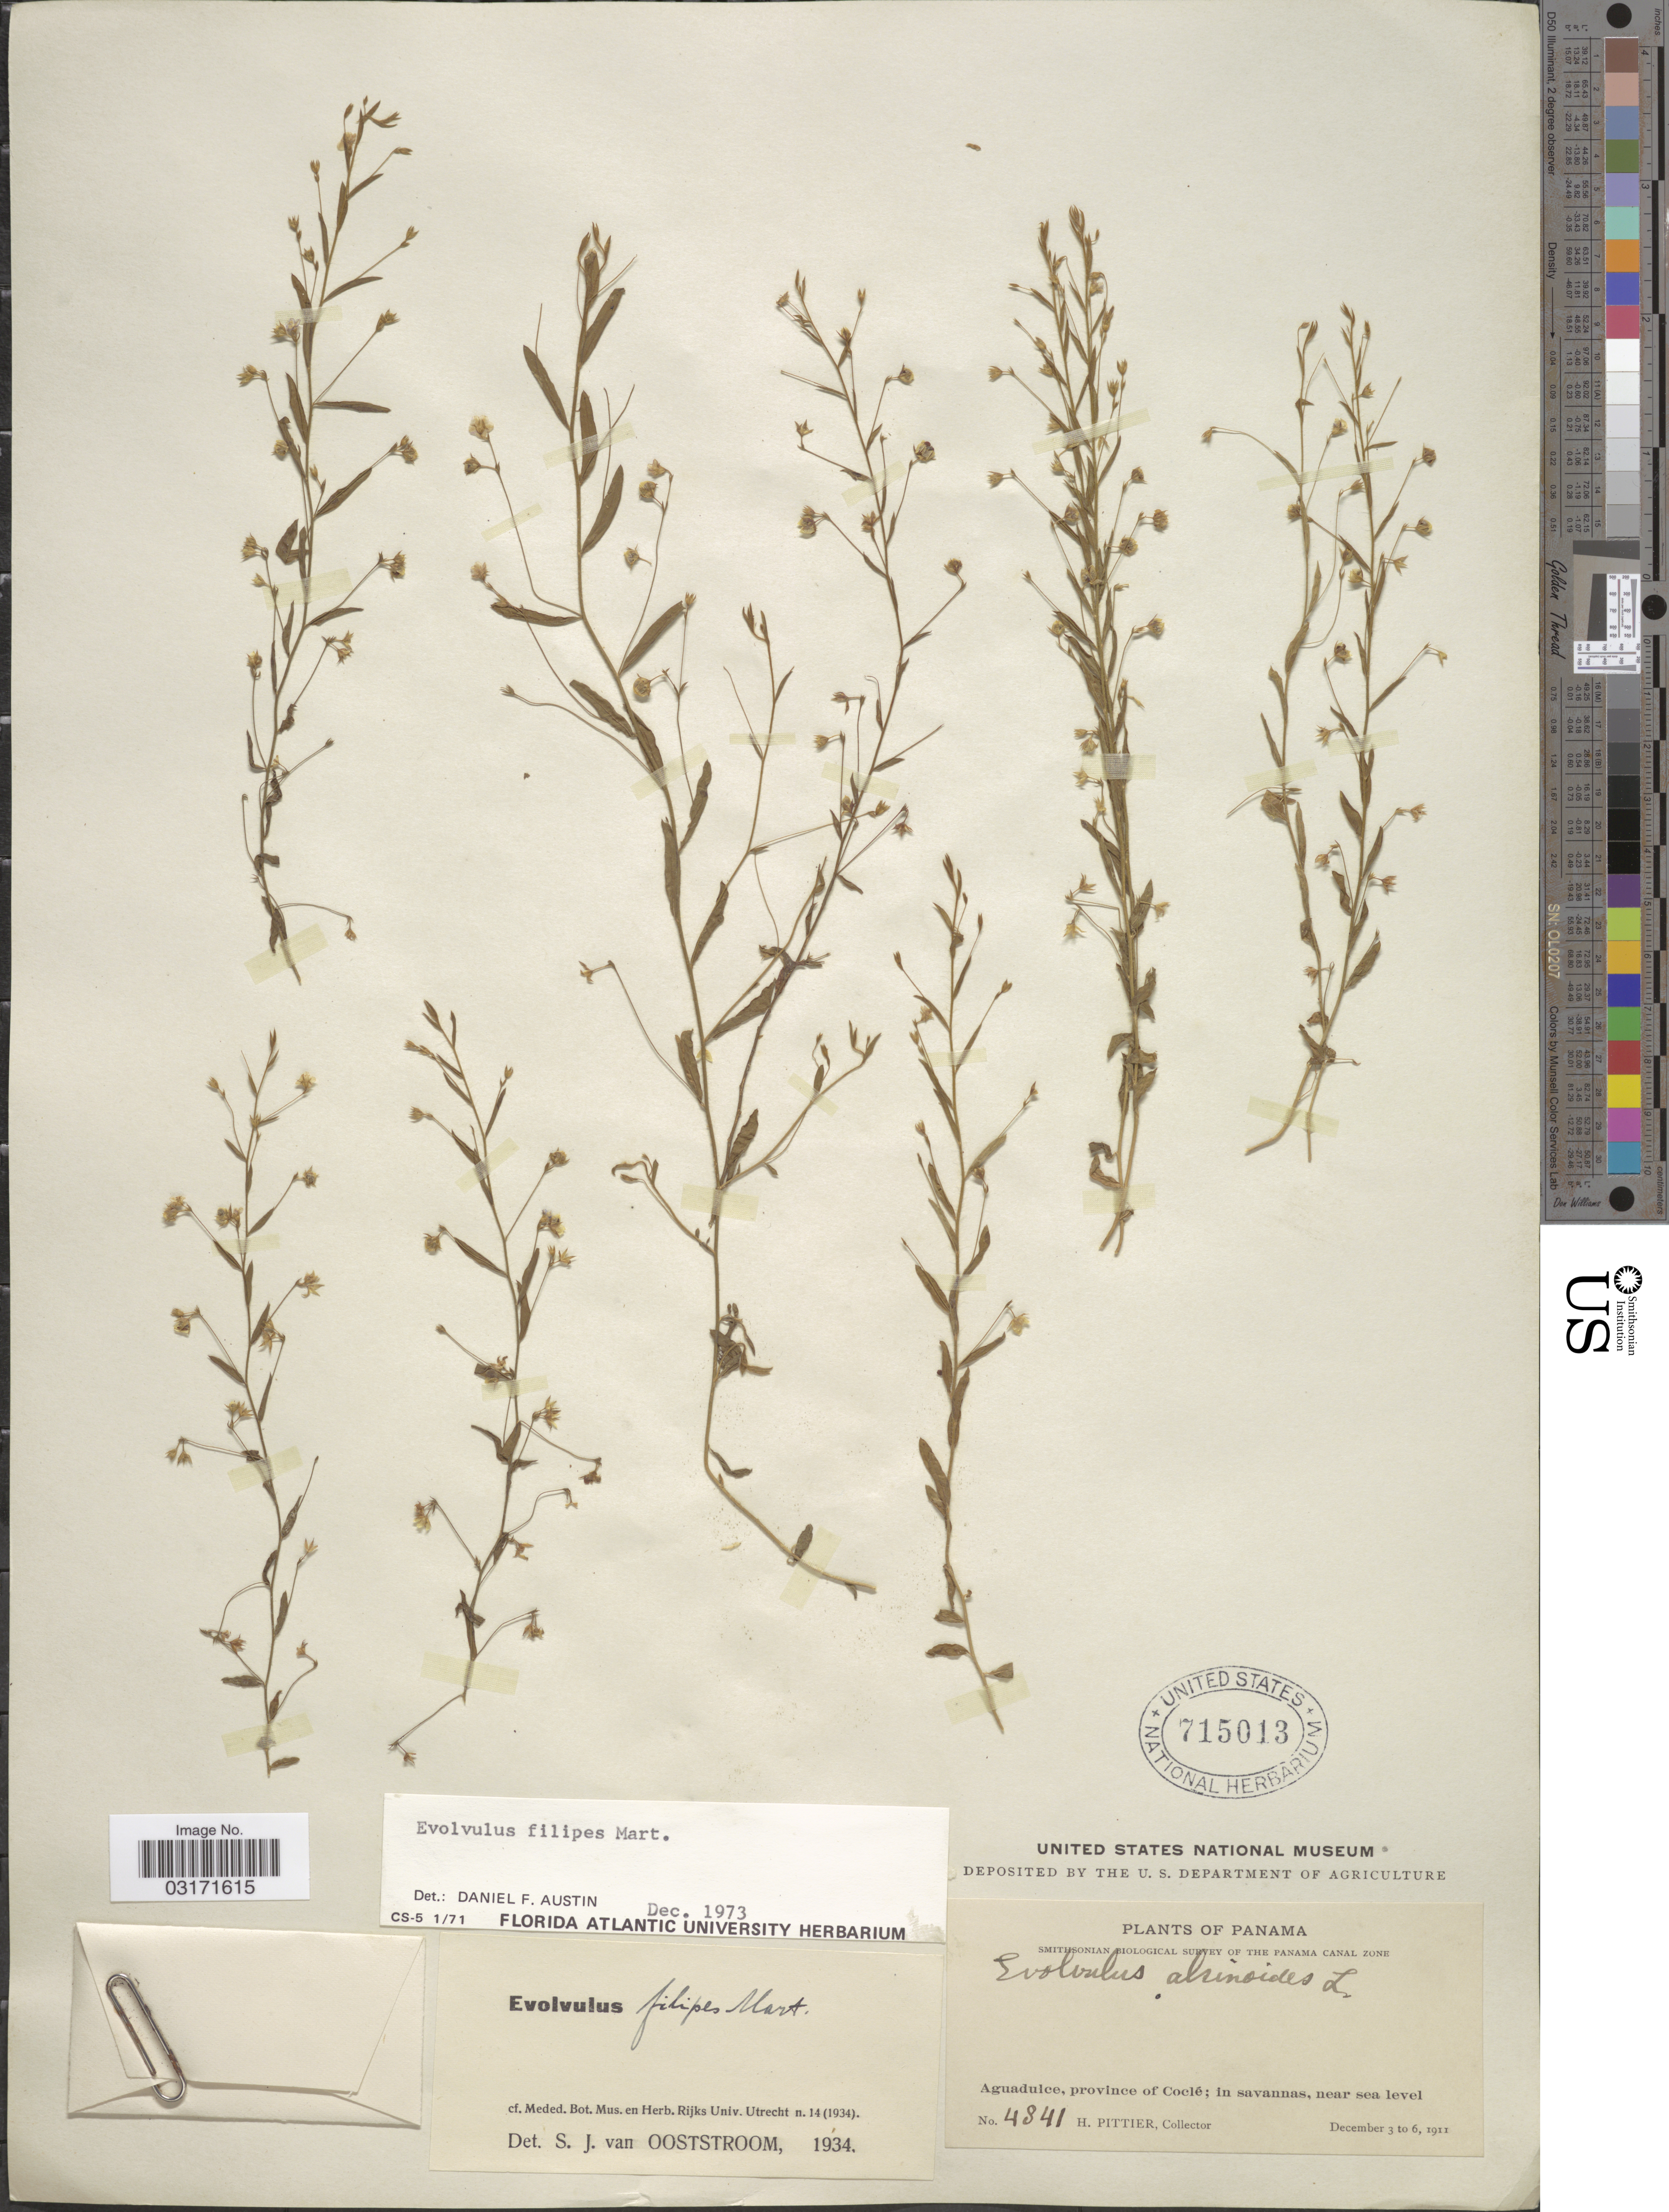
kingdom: Plantae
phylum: Tracheophyta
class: Magnoliopsida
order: Solanales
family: Convolvulaceae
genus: Evolvulus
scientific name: Evolvulus filipes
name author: Mart.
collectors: H. F. Pittier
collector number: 4841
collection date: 1911-12-03/1911-12-06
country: Panama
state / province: Coclé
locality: Aguadulce.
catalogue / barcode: US 715013